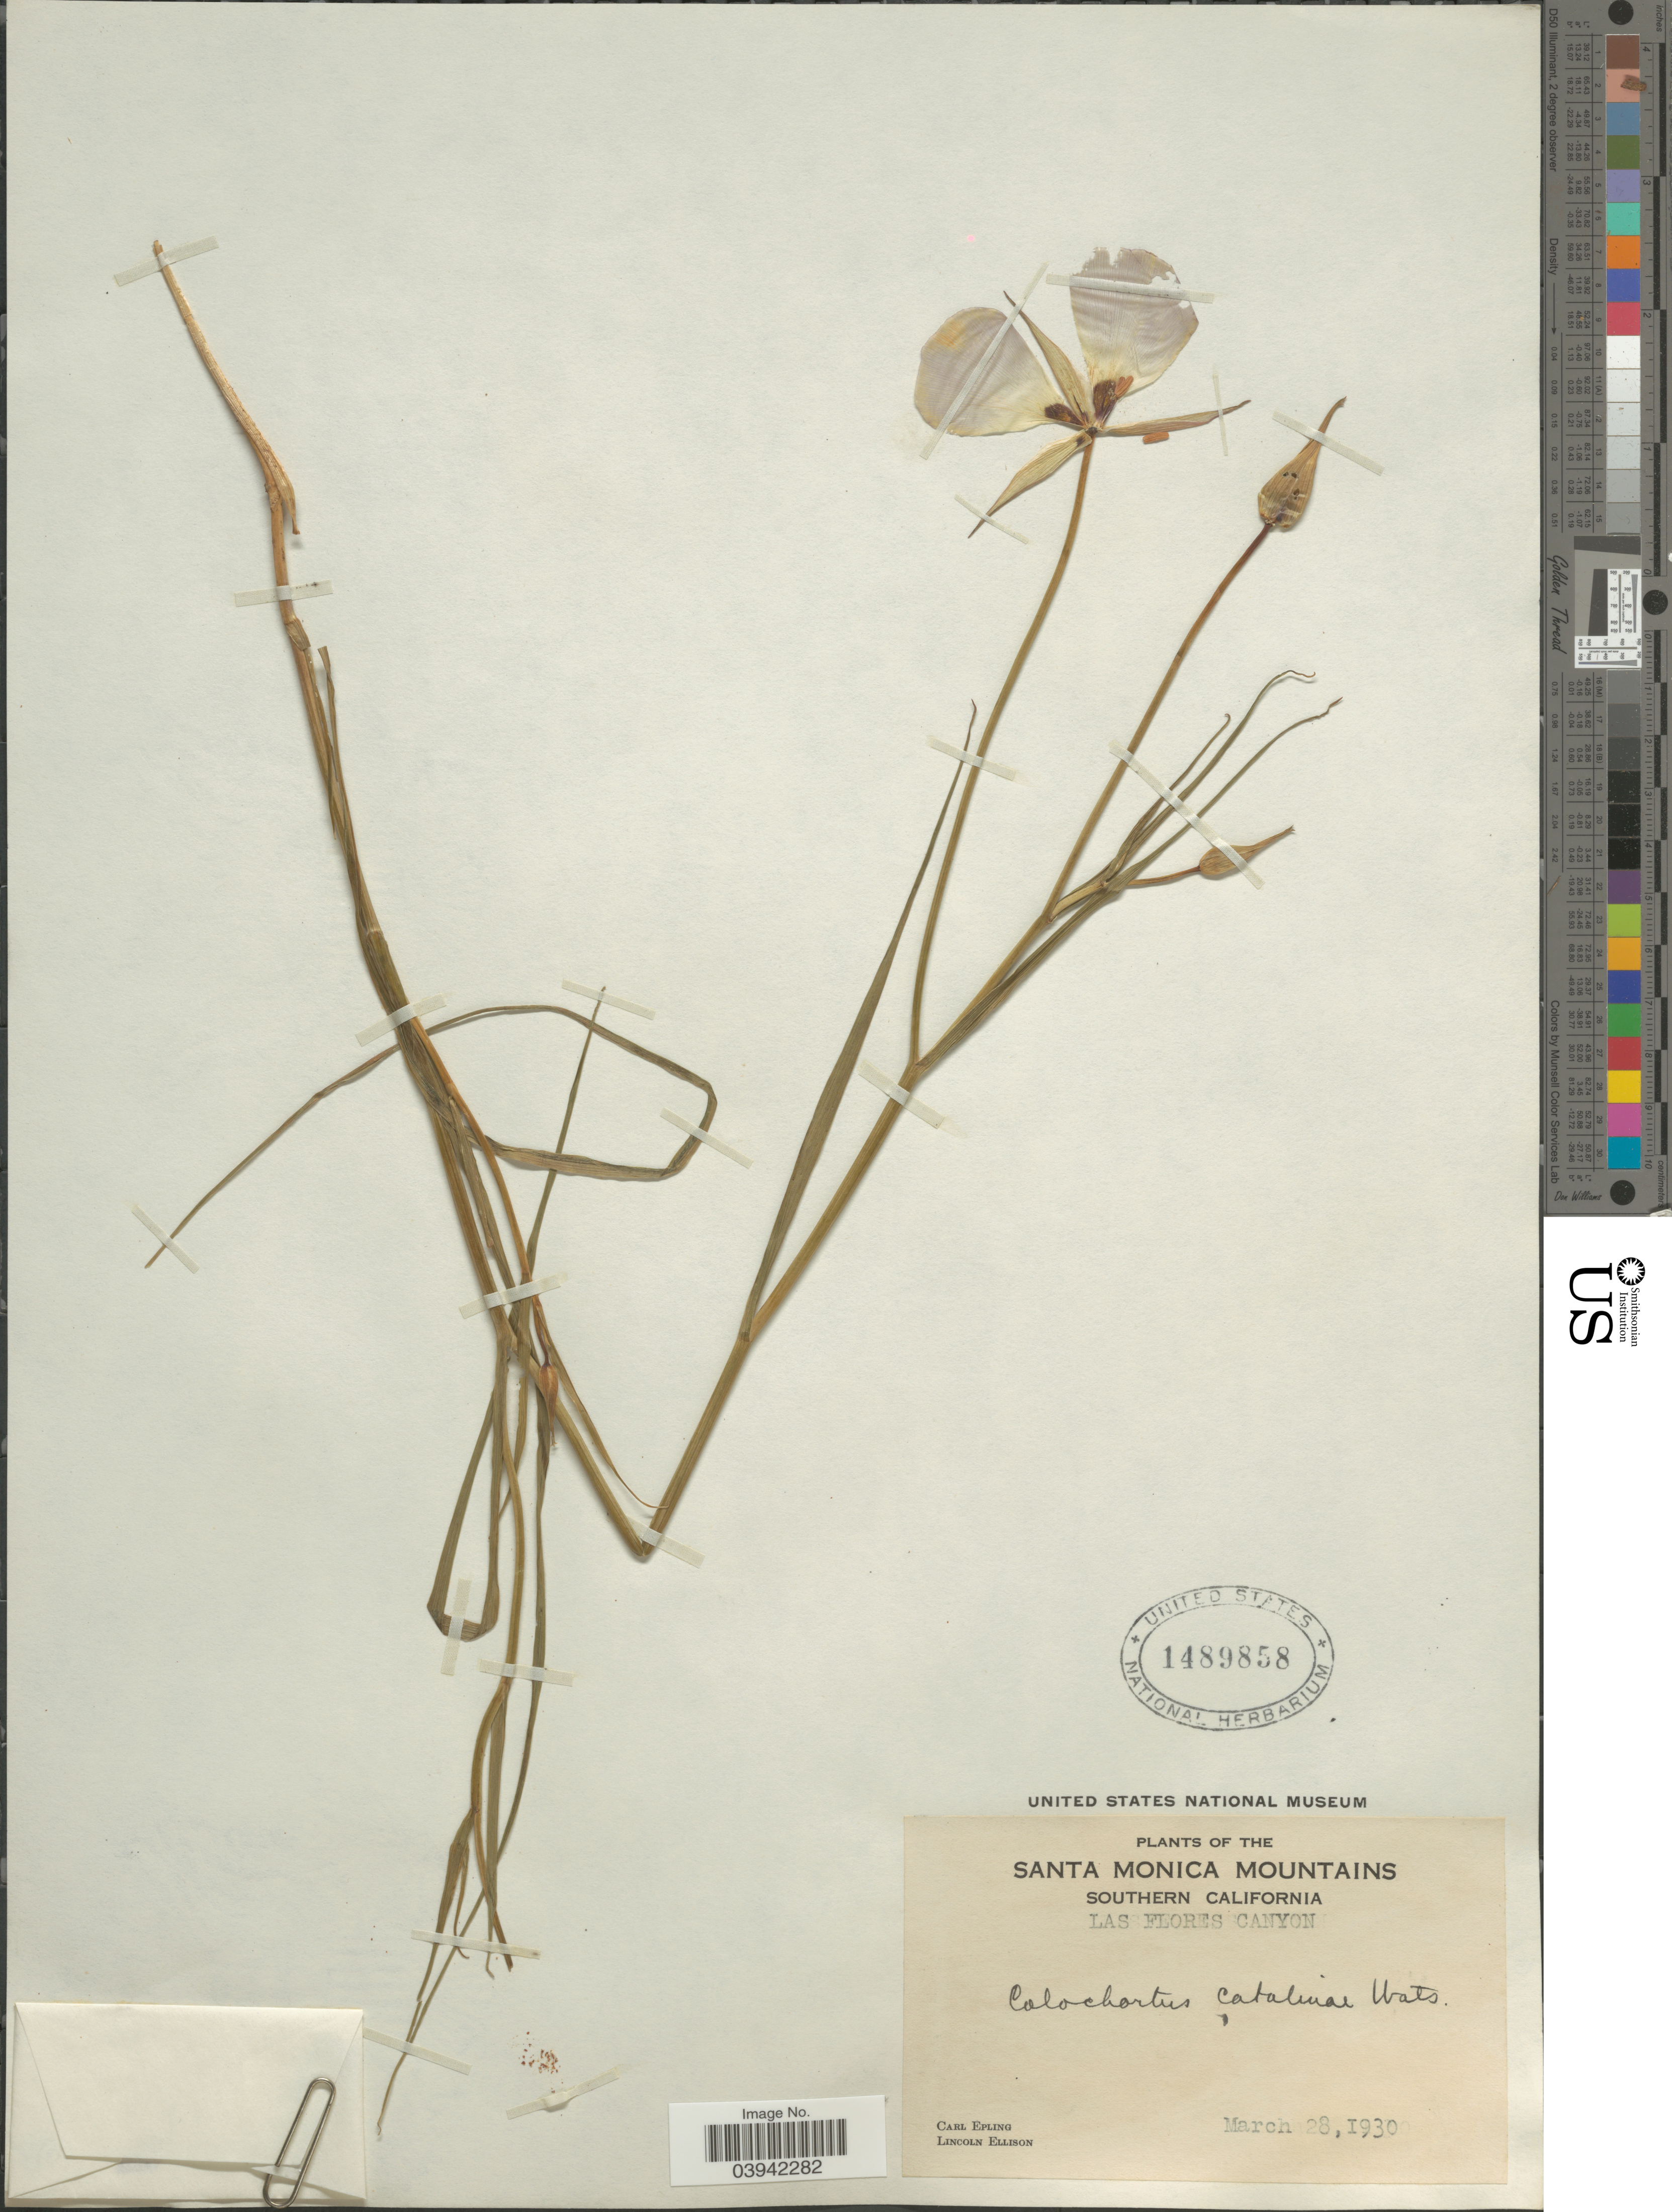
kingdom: Plantae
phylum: Tracheophyta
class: Liliopsida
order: Liliales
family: Liliaceae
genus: Calochortus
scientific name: Calochortus catalinae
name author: S. Watson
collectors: C. C. Epling & L. Ellison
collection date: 1930-03-28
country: United States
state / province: California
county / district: Los Angeles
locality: Santa Monica Mountains. Southern California. Las Flores Canyon.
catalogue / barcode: US 1489858